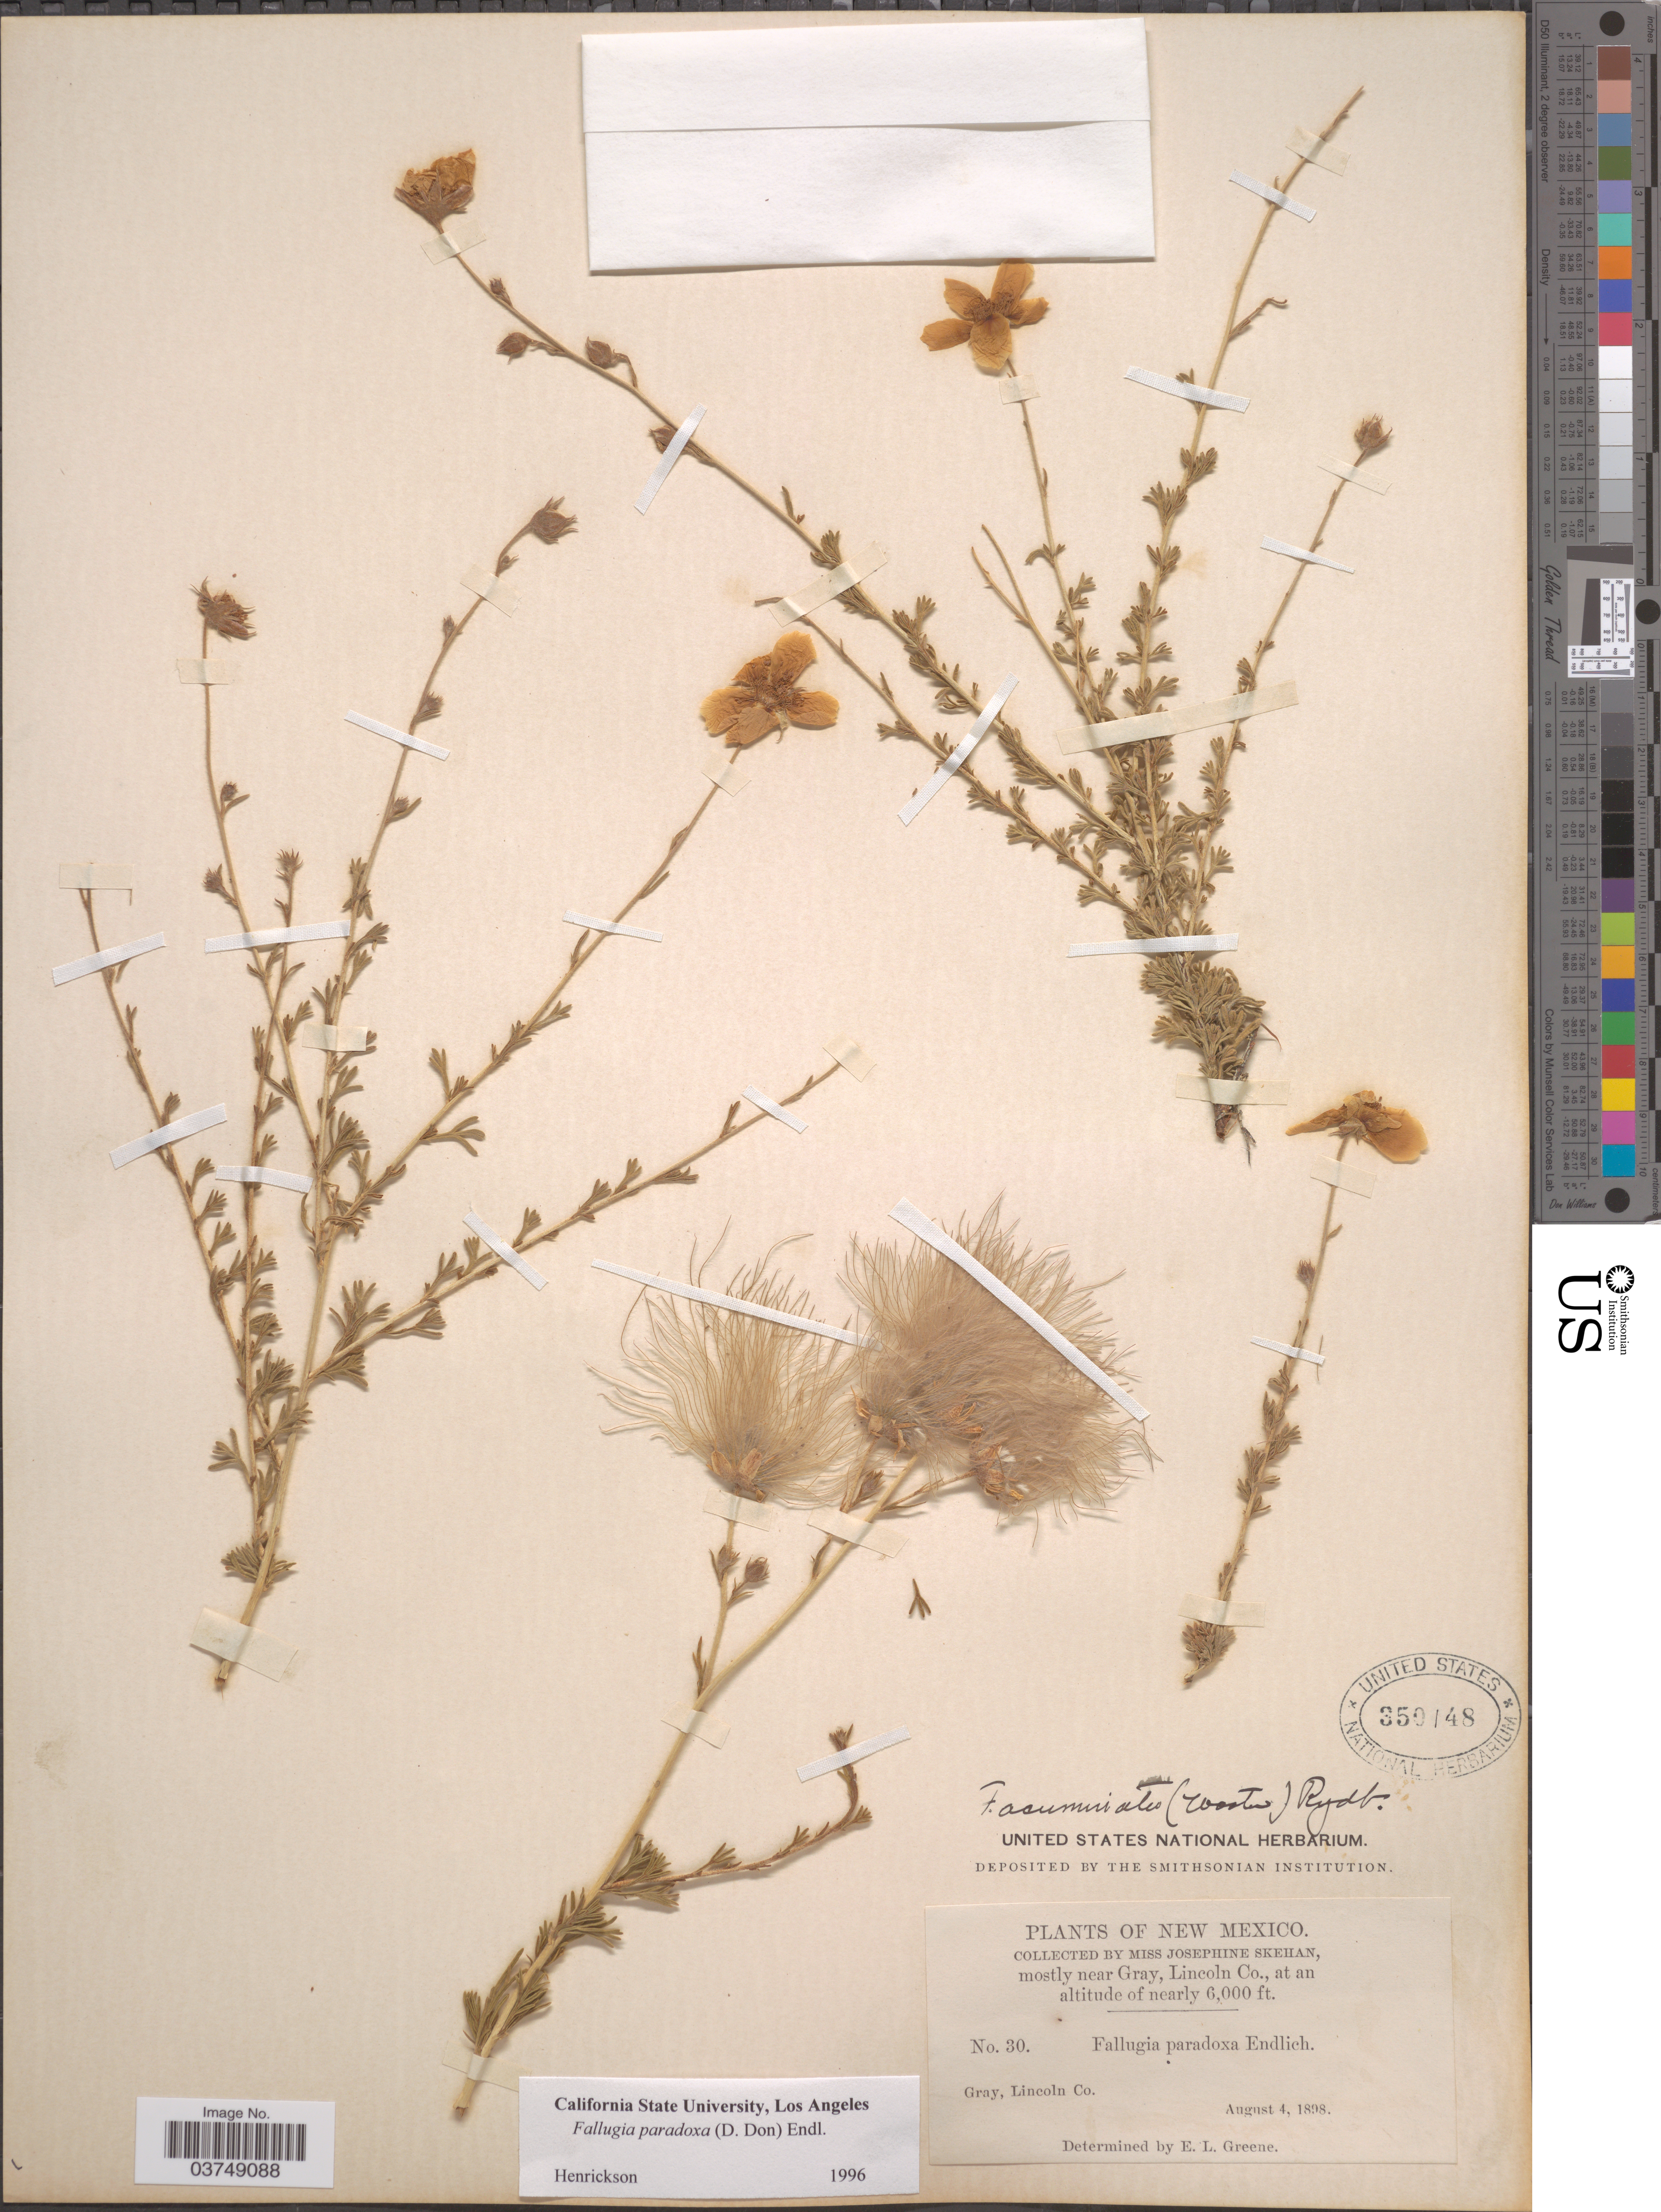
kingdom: Plantae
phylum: Tracheophyta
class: Magnoliopsida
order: Rosales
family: Rosaceae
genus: Fallugia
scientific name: Fallugia paradoxa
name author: (D. Don ex Tilloch & T. Taylor) Endl. ex Torr.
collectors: J. Skehan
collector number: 30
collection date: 1898-08-04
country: United States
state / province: New Mexico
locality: Near Gray, Lincoln Co.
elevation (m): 1829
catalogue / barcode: US 350148